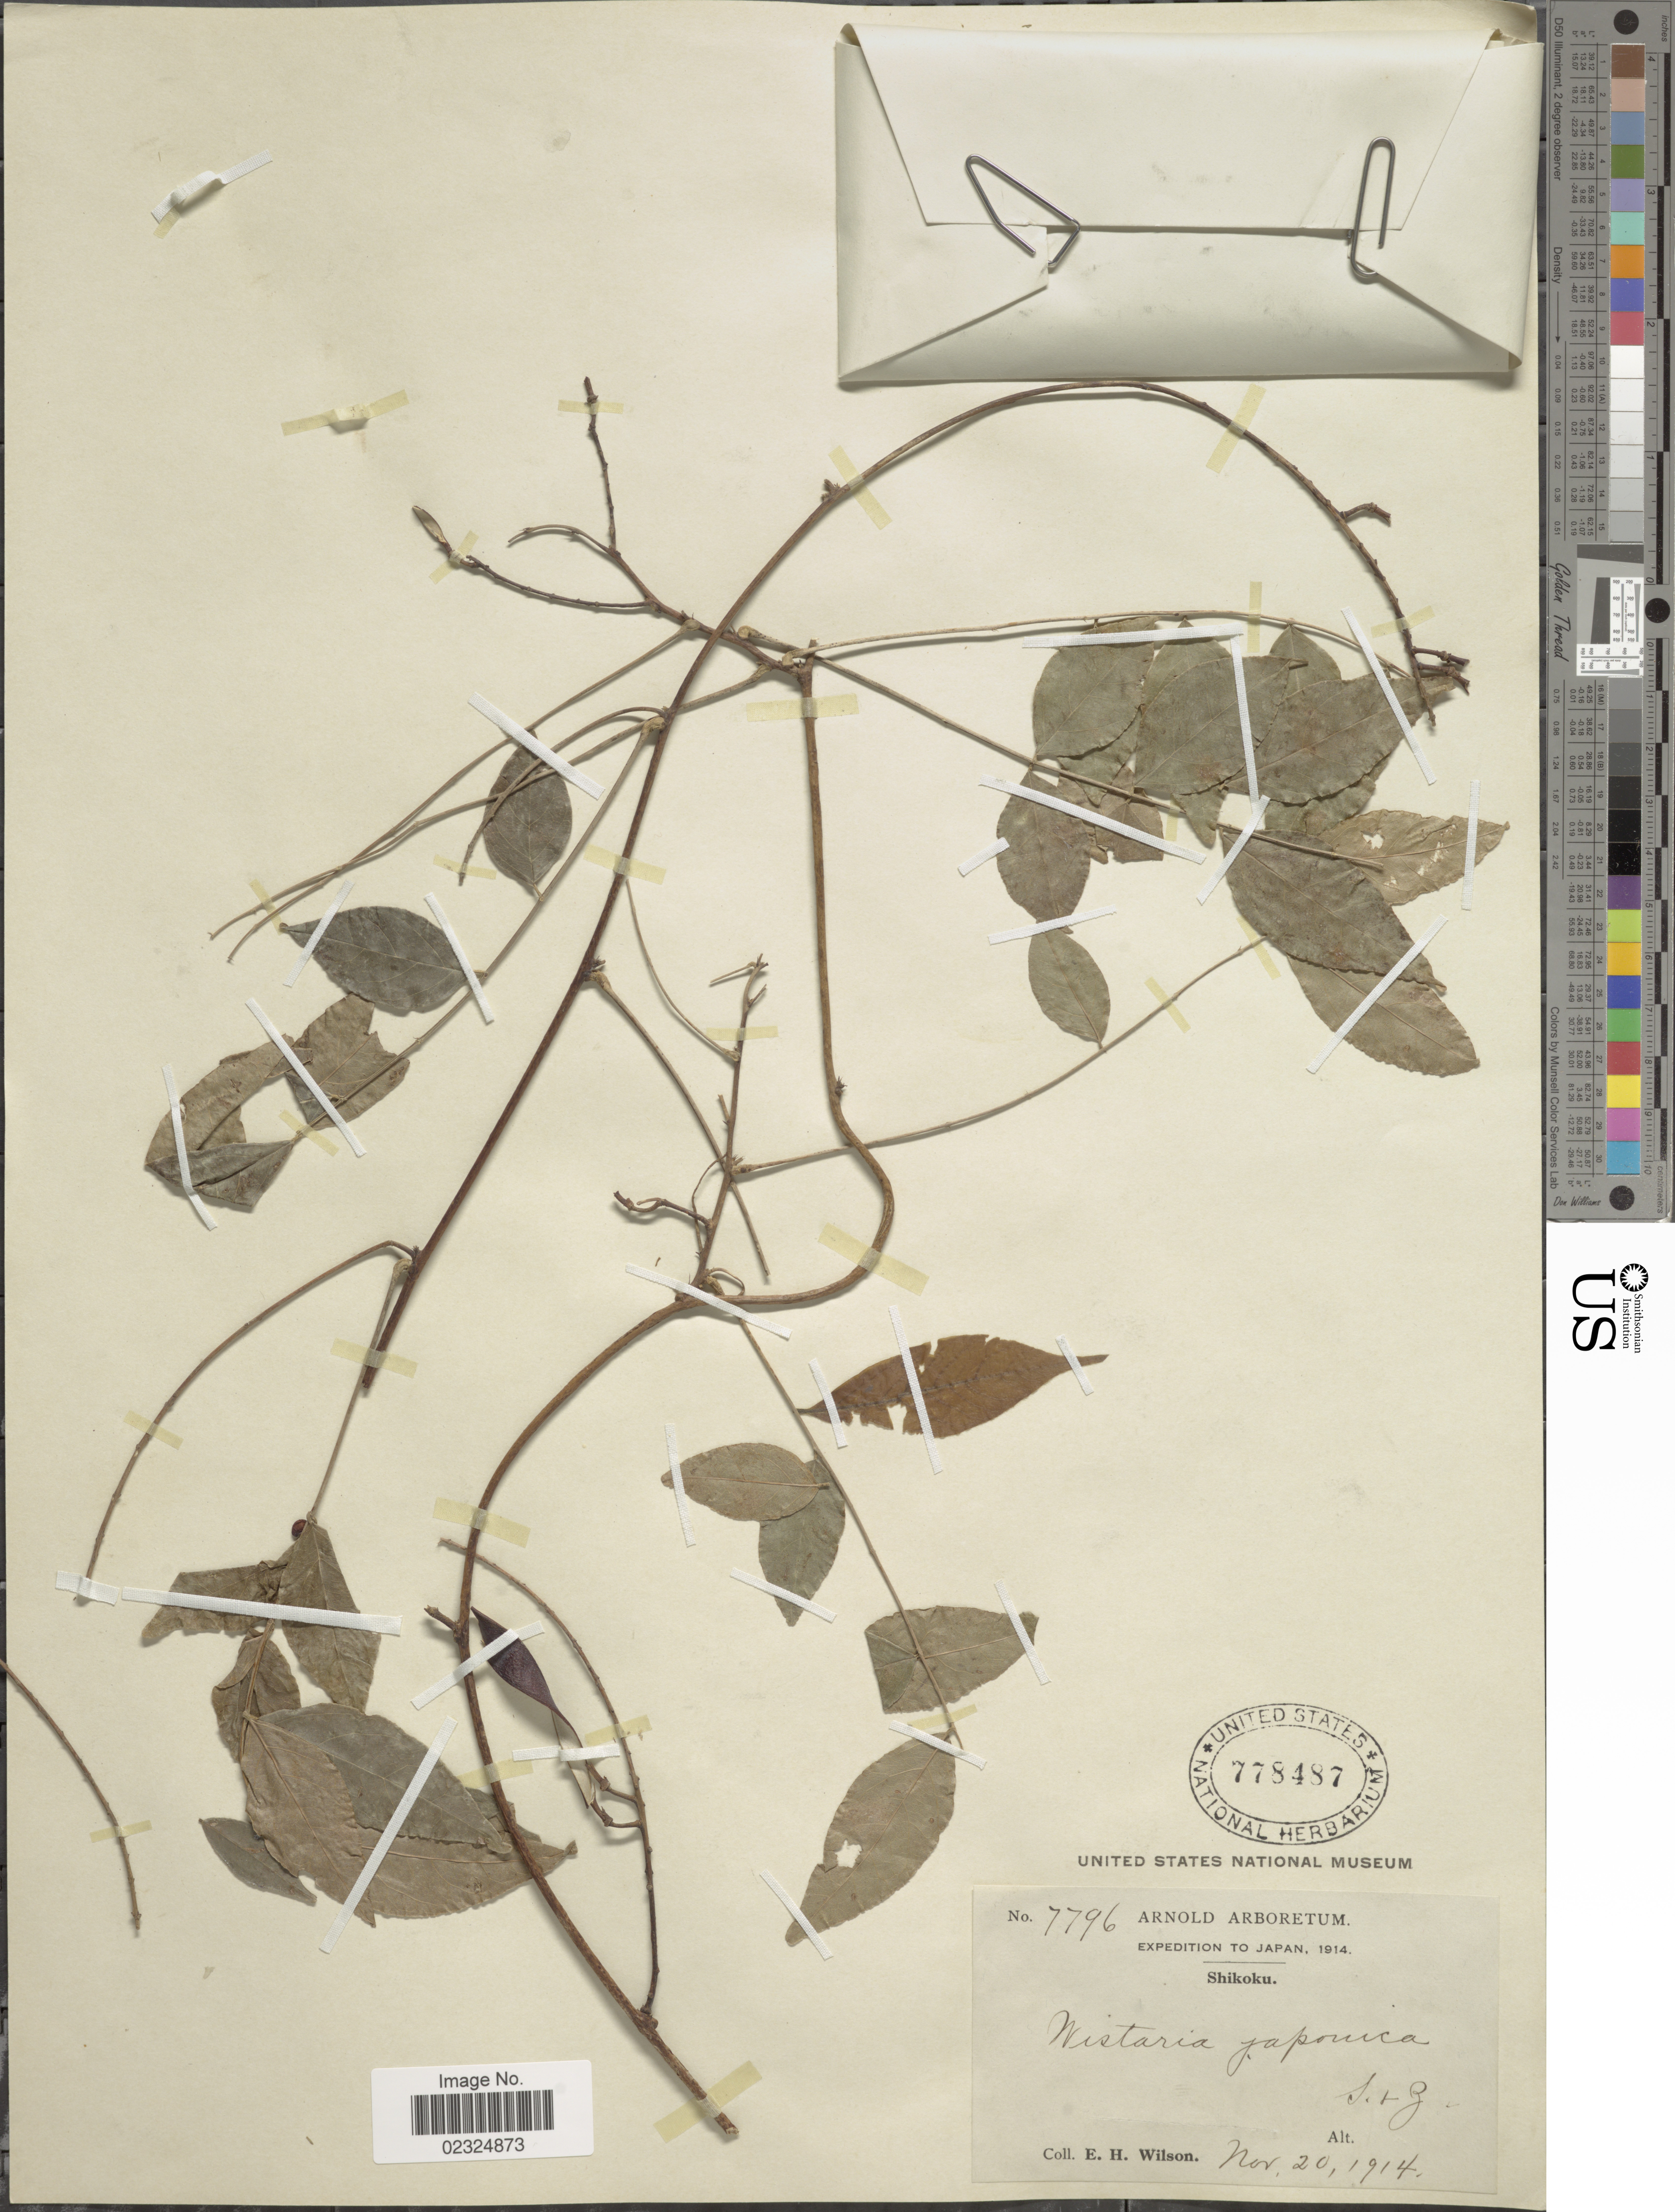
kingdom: Plantae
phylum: Tracheophyta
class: Magnoliopsida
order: Fabales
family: Fabaceae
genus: Wisteria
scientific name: Wisteria japonica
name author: Siebold & Zucc.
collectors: E. Wilson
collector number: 7796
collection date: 1914-11-20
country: Japan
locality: Shikoku.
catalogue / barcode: US 778487